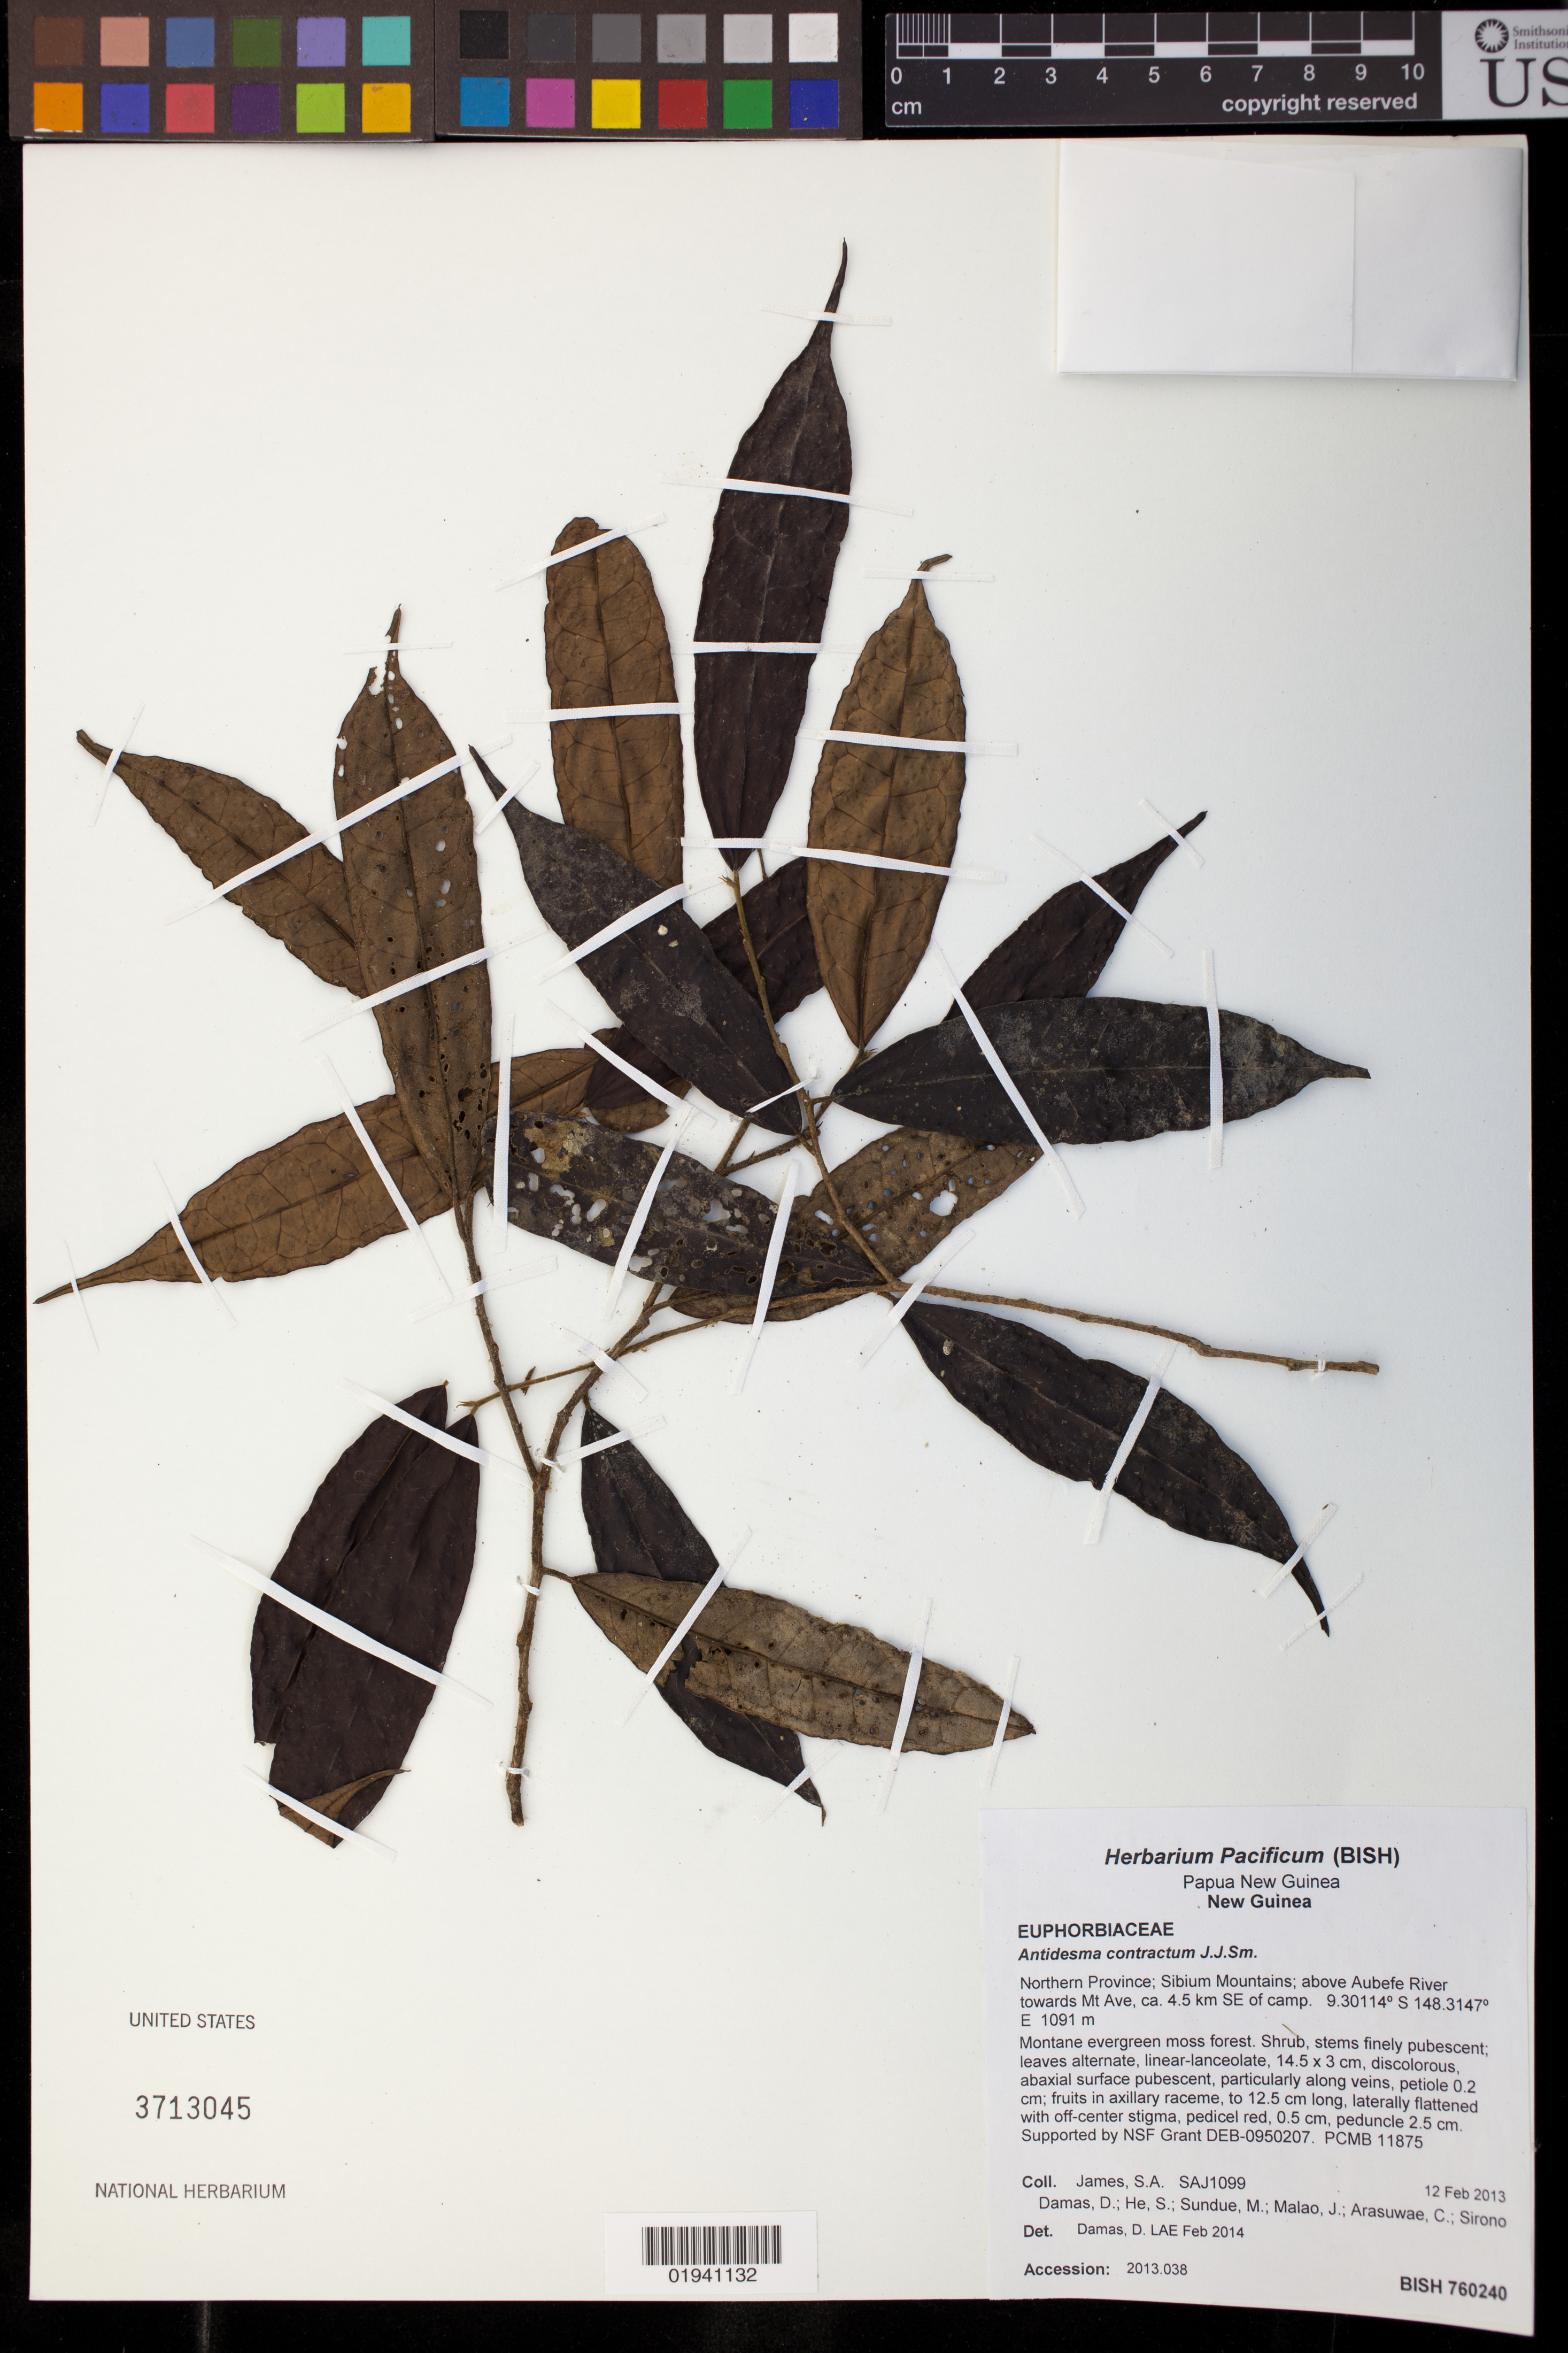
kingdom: Plantae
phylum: Tracheophyta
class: Magnoliopsida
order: Malpighiales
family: Phyllanthaceae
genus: Antidesma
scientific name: Antidesma contractum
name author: J.J. Sm.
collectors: S. James, D. Damas, S. He, M. Sundue & C. Arasuwae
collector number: SAJ1099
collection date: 2013-02-12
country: Papua New Guinea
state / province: Northern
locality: New Guinea, Sibium Mountains; above Aubefe River towards Mt Ave, ca. 4.5 km SE of camp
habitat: Montane evergreen moss forest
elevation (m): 1091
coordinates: S, E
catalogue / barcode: US 3713045